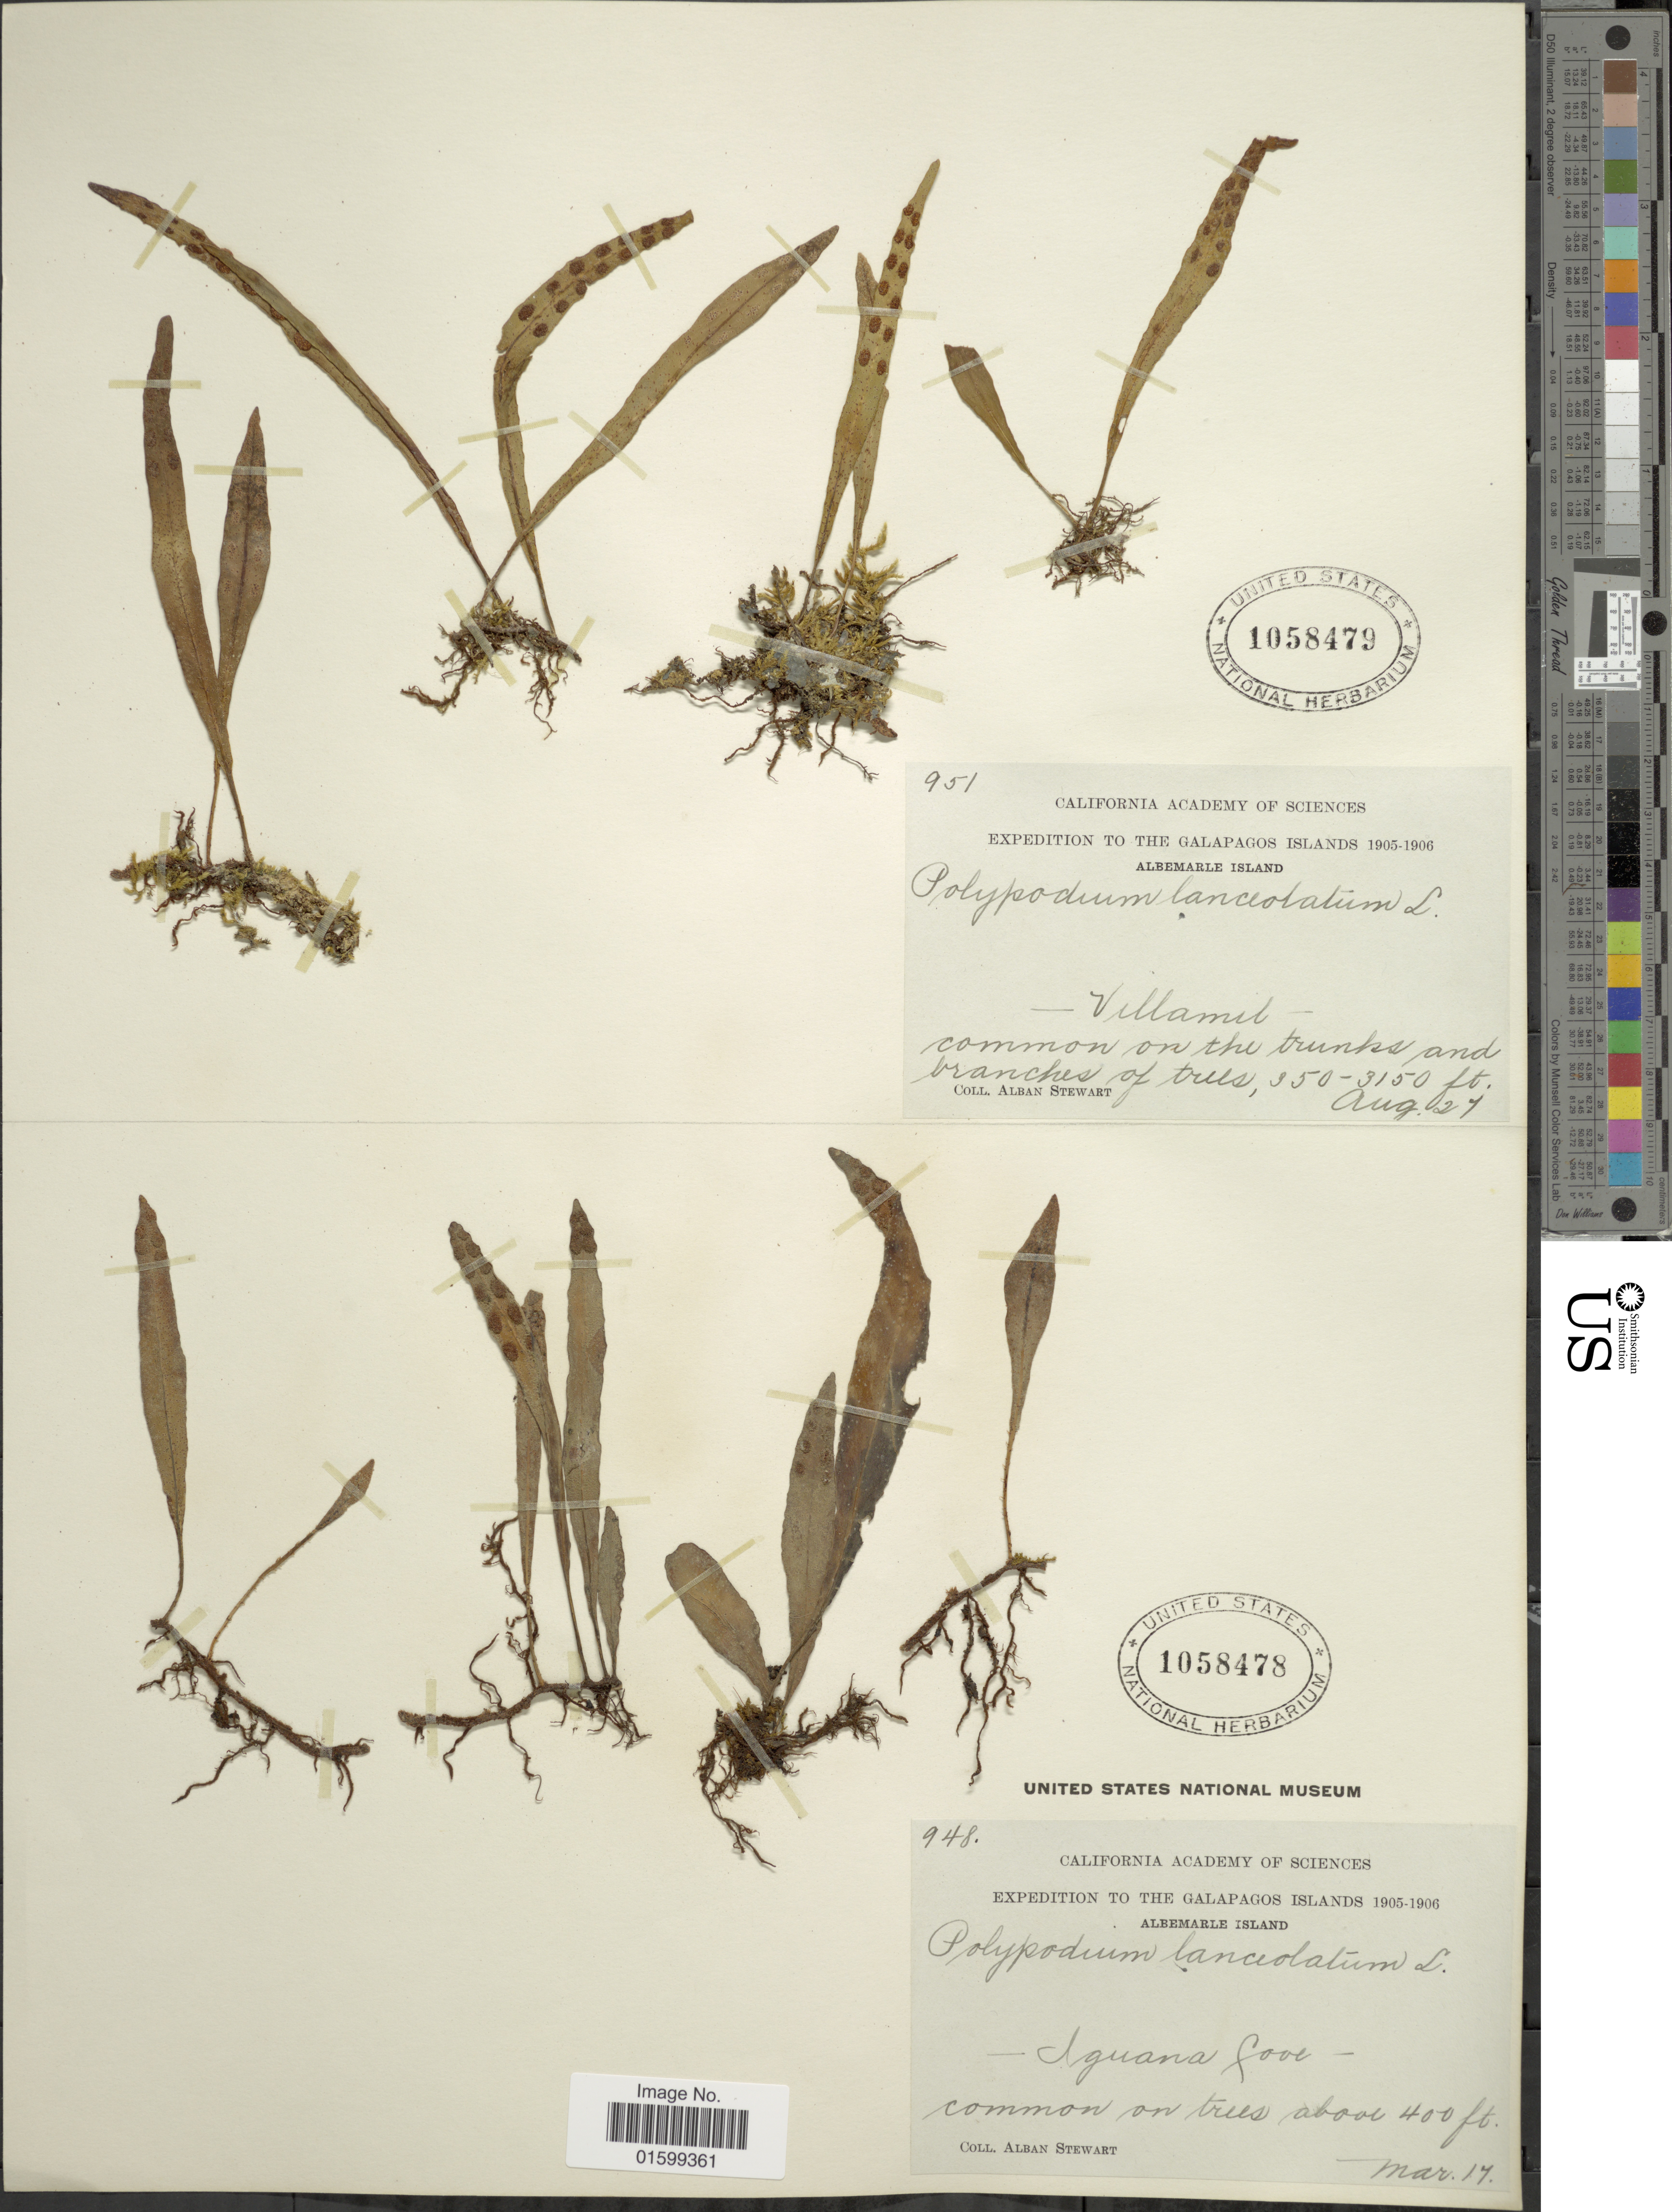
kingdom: Plantae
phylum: Tracheophyta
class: Polypodiopsida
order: Polypodiales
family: Polypodiaceae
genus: Pleopeltis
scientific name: Pleopeltis macrocarpa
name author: (Bory ex Willd.) Kaulf.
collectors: A. Stewart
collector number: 948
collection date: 1905-03-17/1906-03-17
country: Ecuador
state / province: Colón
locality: Galapagos Islands, Albemare Island, Iguana Cove, common on trees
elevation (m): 122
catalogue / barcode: US 1058478